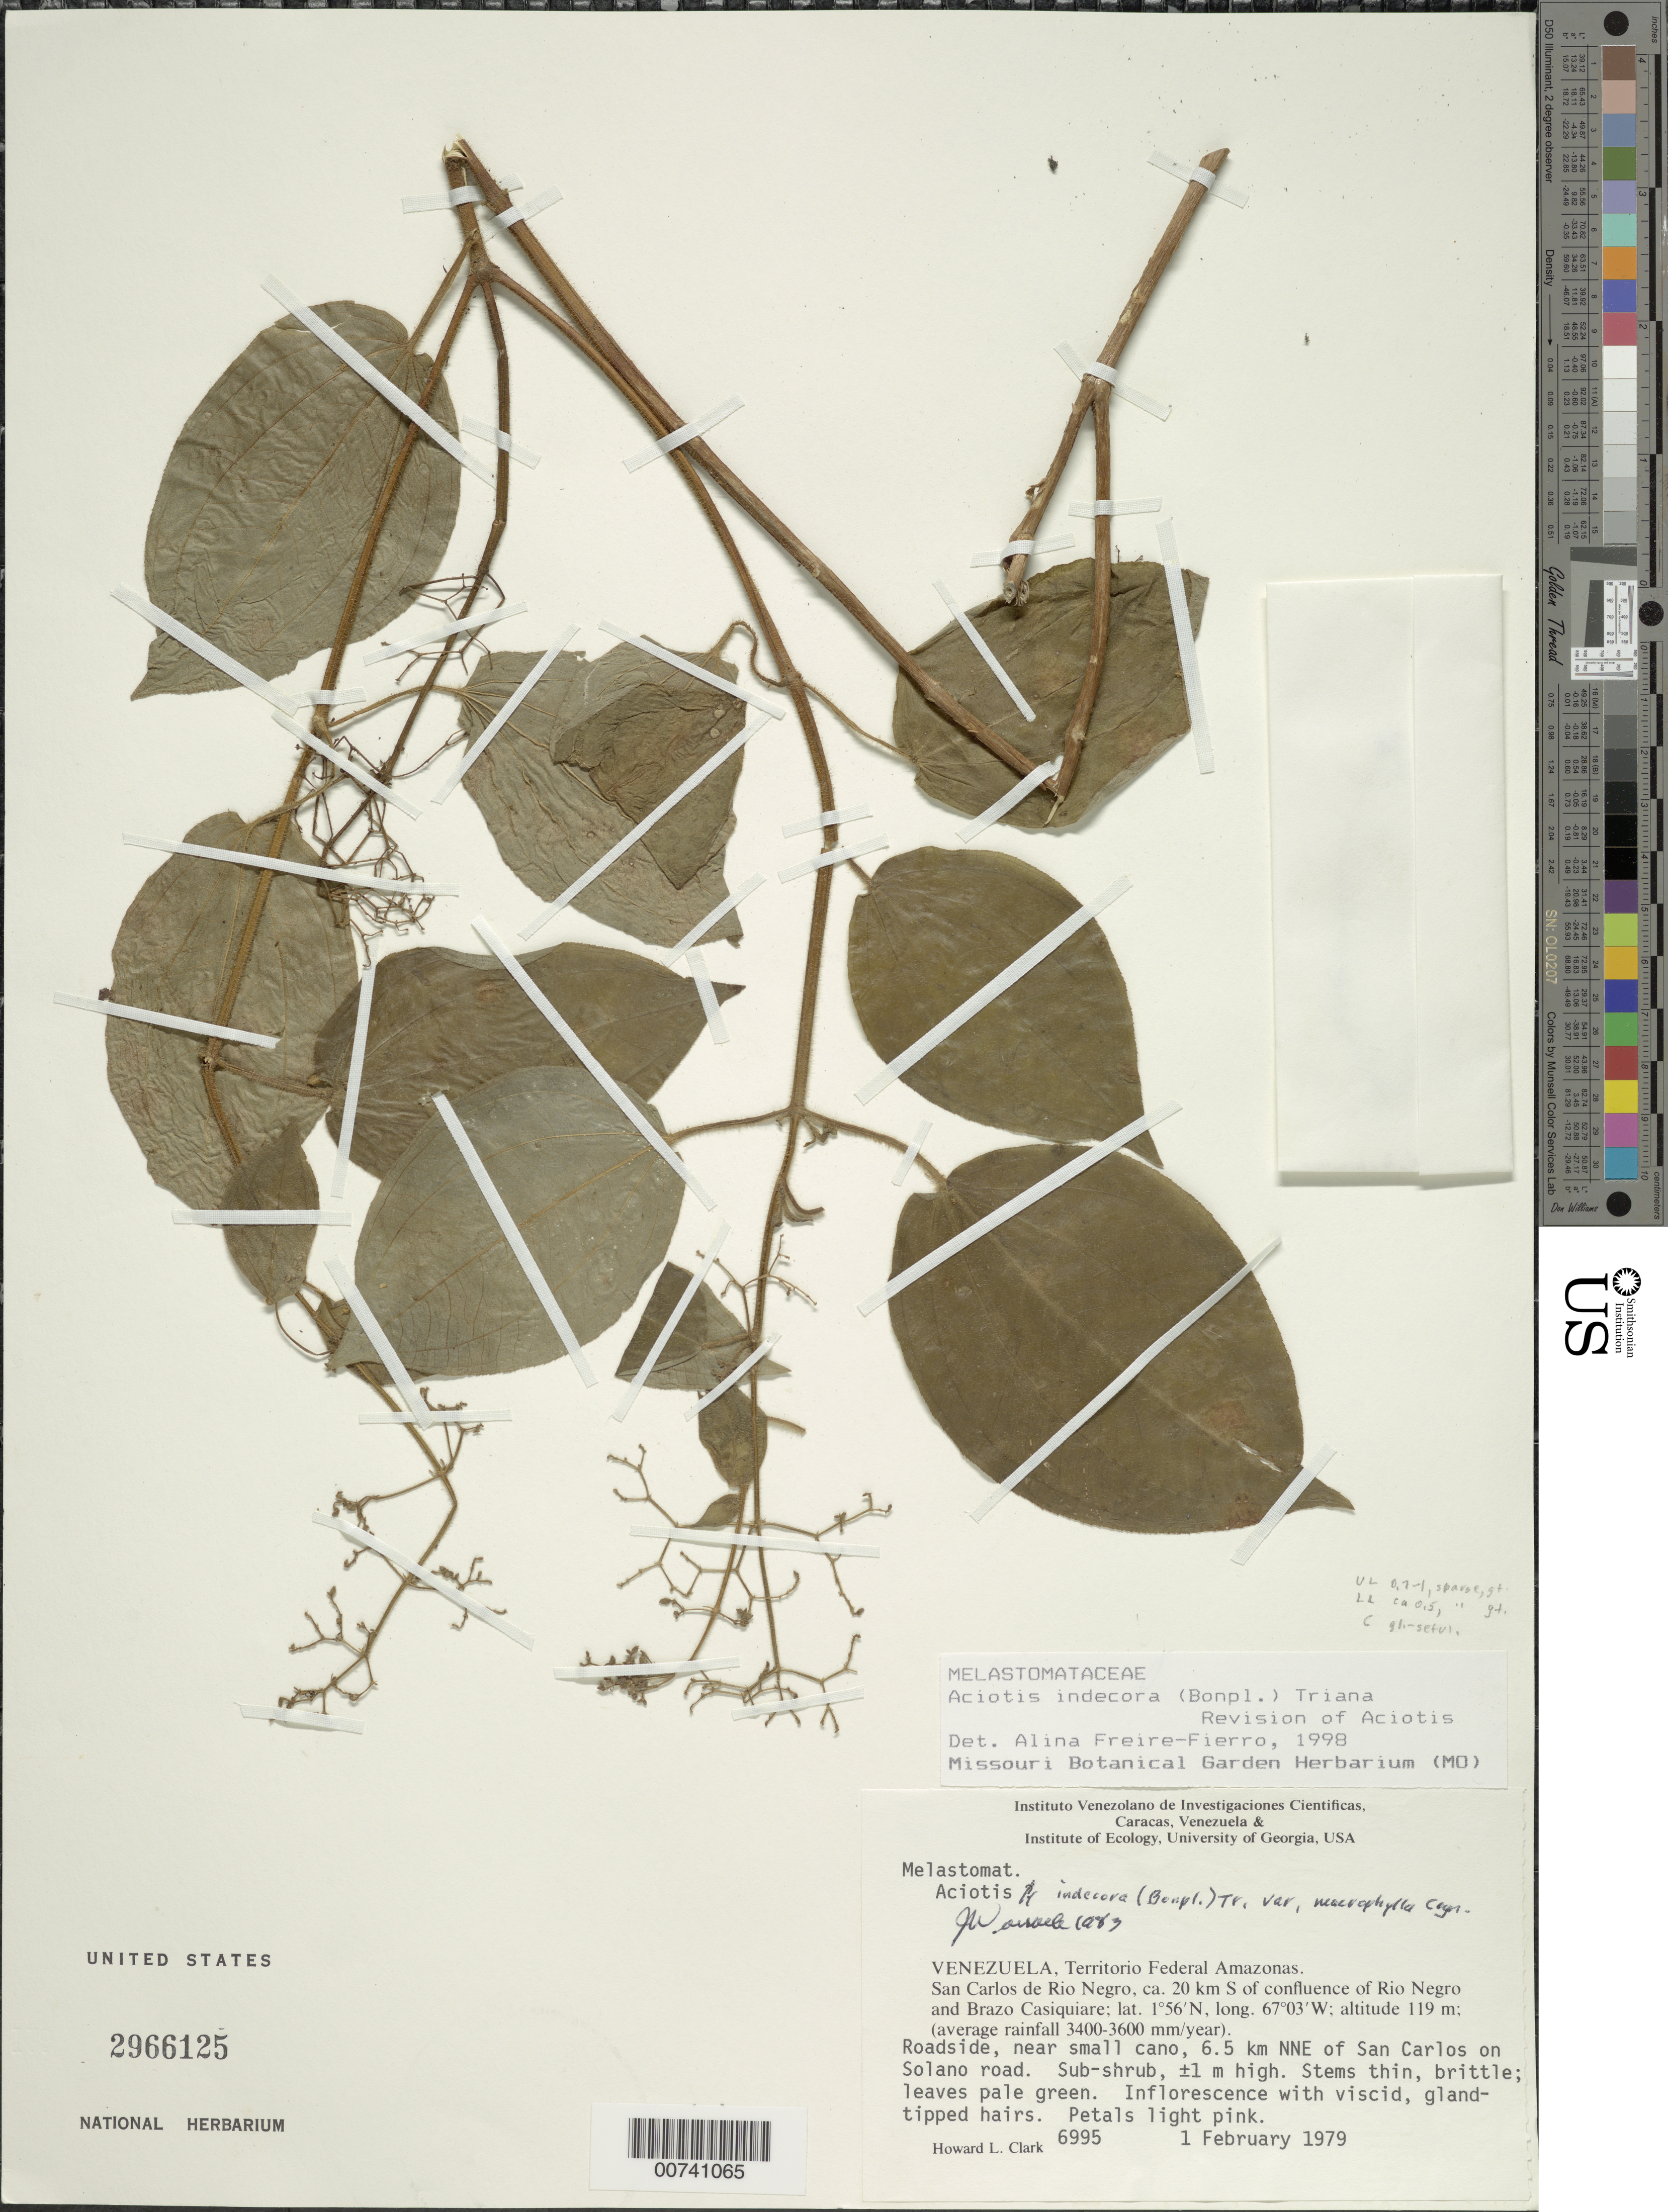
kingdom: Plantae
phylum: Tracheophyta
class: Magnoliopsida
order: Myrtales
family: Melastomataceae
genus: Aciotis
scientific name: Aciotis indecora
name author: (Bonpl.) Triana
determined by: Freire-Fierro, A.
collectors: H. L. Clark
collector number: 6995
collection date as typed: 1-Feb-79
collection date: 1979-02-01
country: Venezuela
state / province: Amazonas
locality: San Carlos de Río Negro, ca. 20 km S of confluence of Río Negro and Brazo Casiquiare; 6.5 km NNE of San Carllos on Solano road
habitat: Roadside near small cano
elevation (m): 119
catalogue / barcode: US 2966125